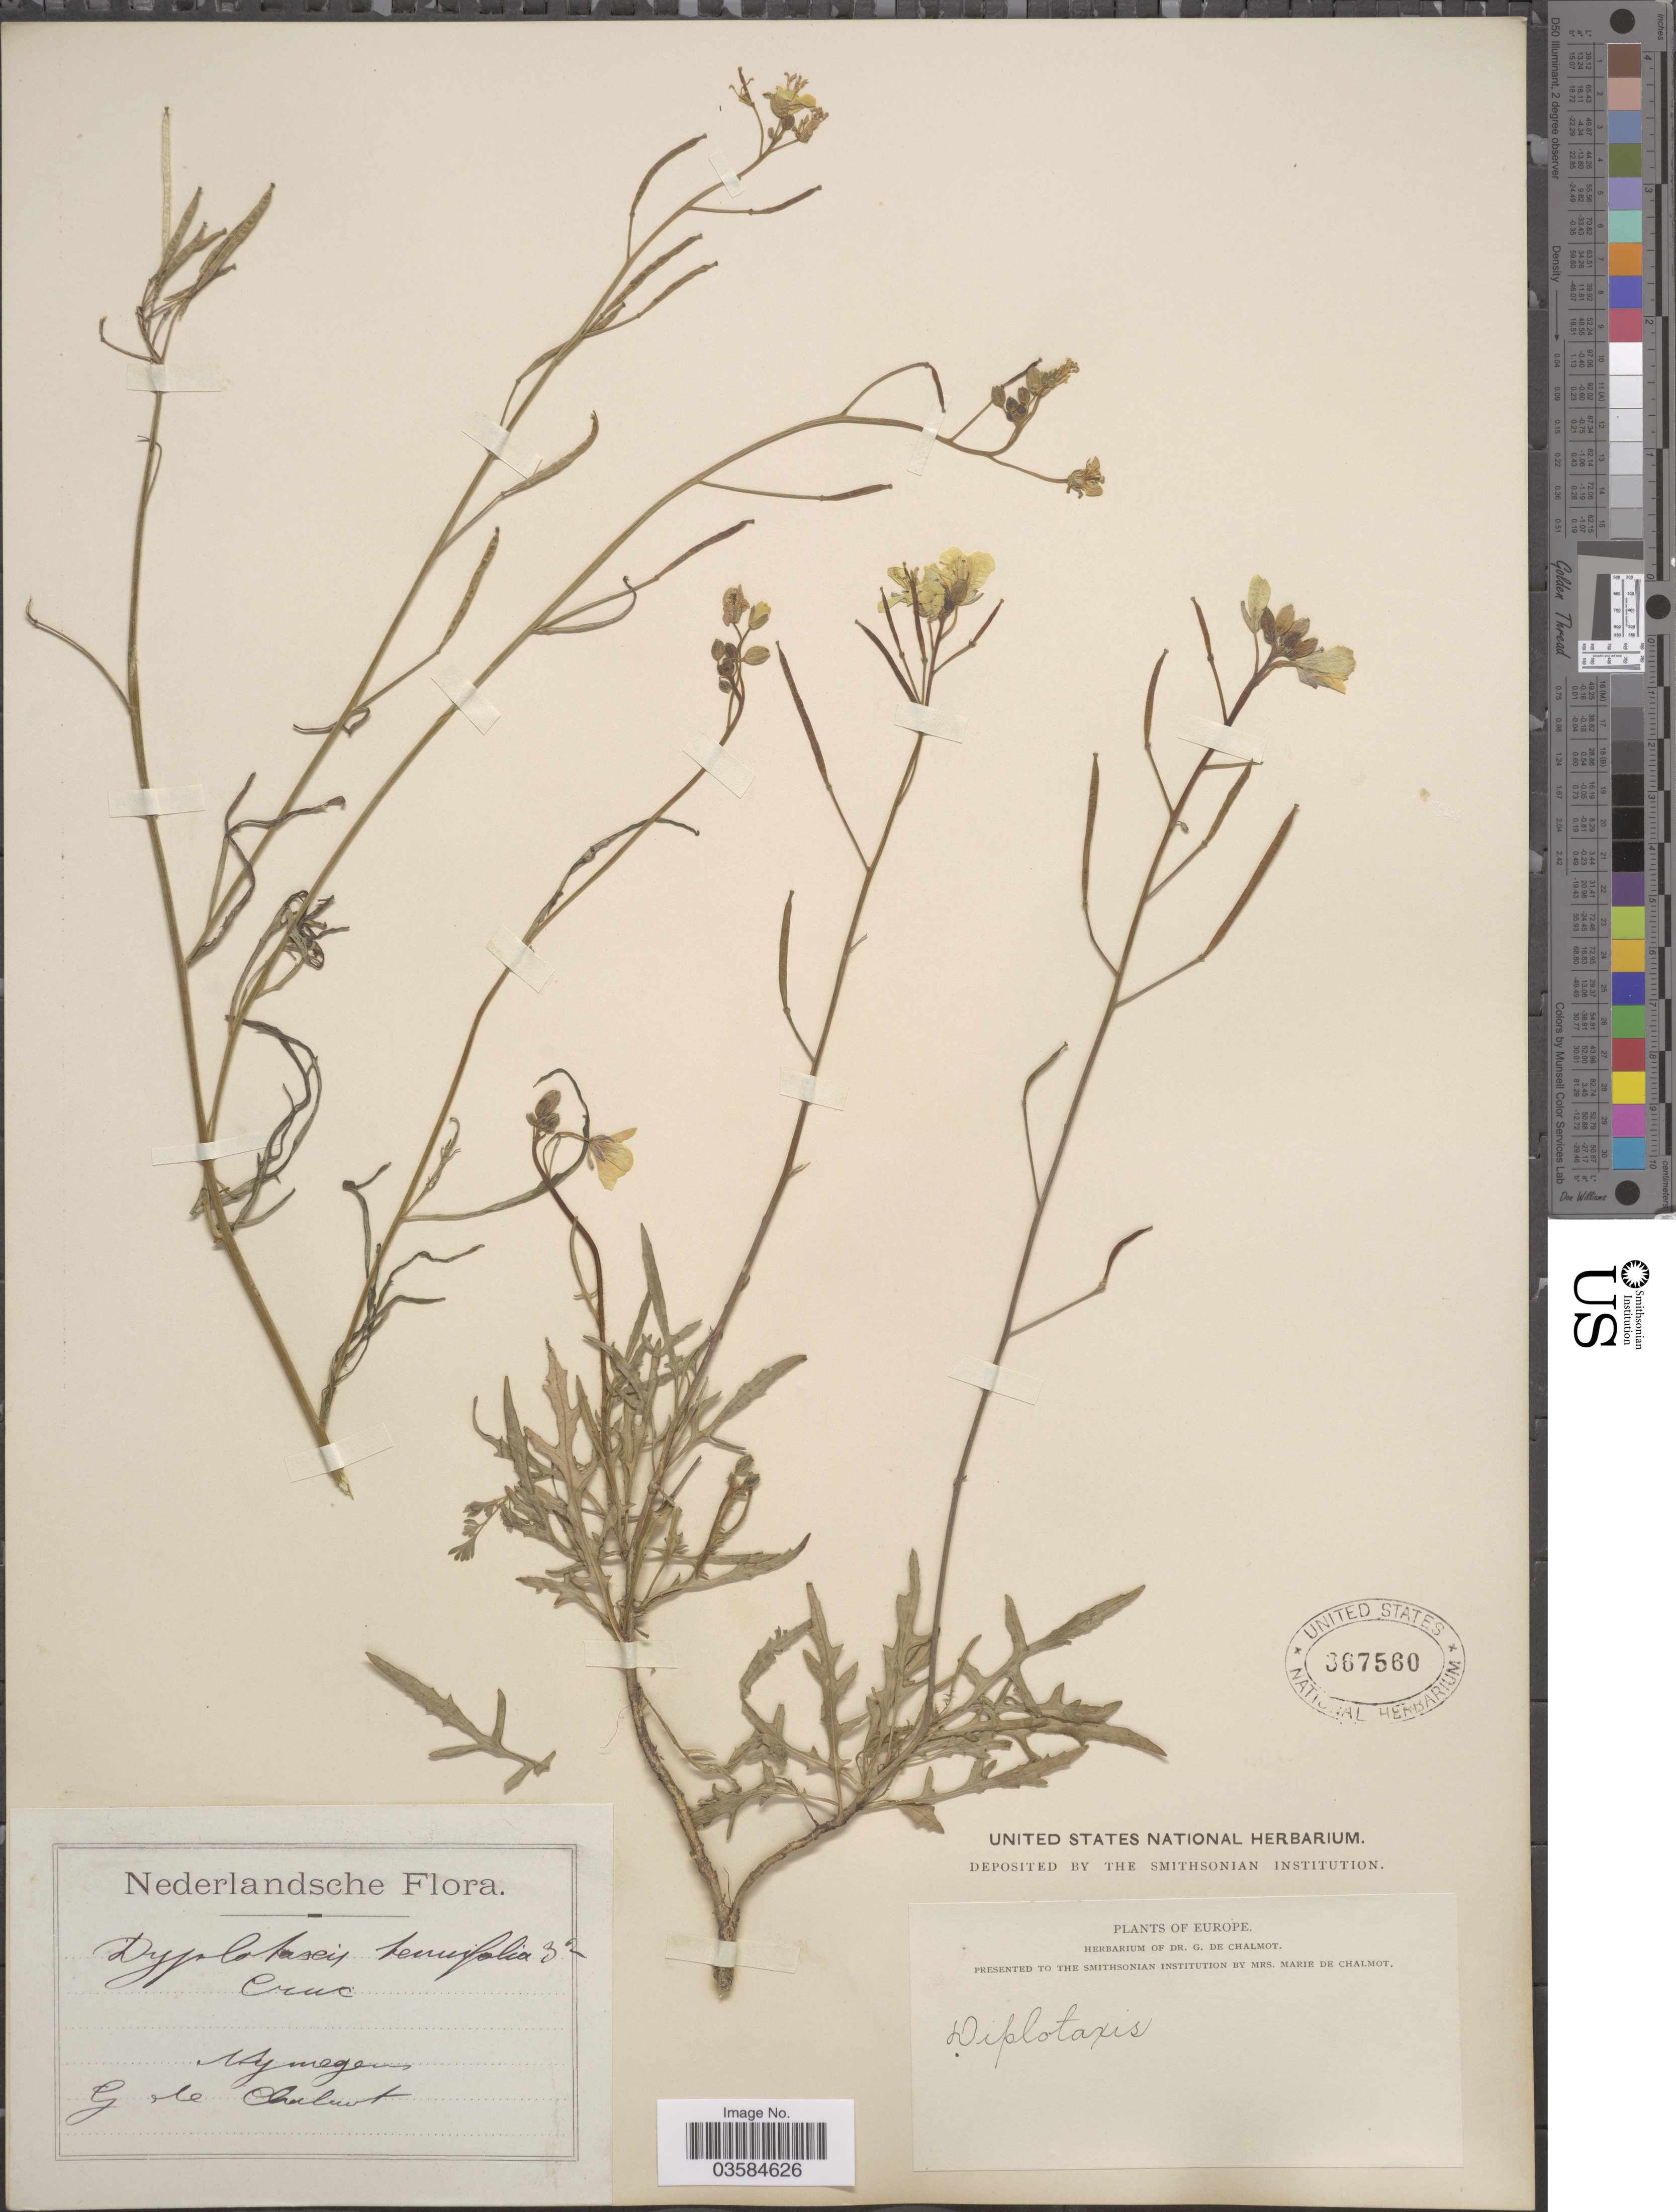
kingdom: Plantae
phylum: Tracheophyta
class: Magnoliopsida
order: Brassicales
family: Brassicaceae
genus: Diplotaxis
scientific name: Diplotaxis tenuifolia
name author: (L.) DC.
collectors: G. de Chalmot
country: Netherlands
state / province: Gelderland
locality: Nijmegen.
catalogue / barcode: US 367560